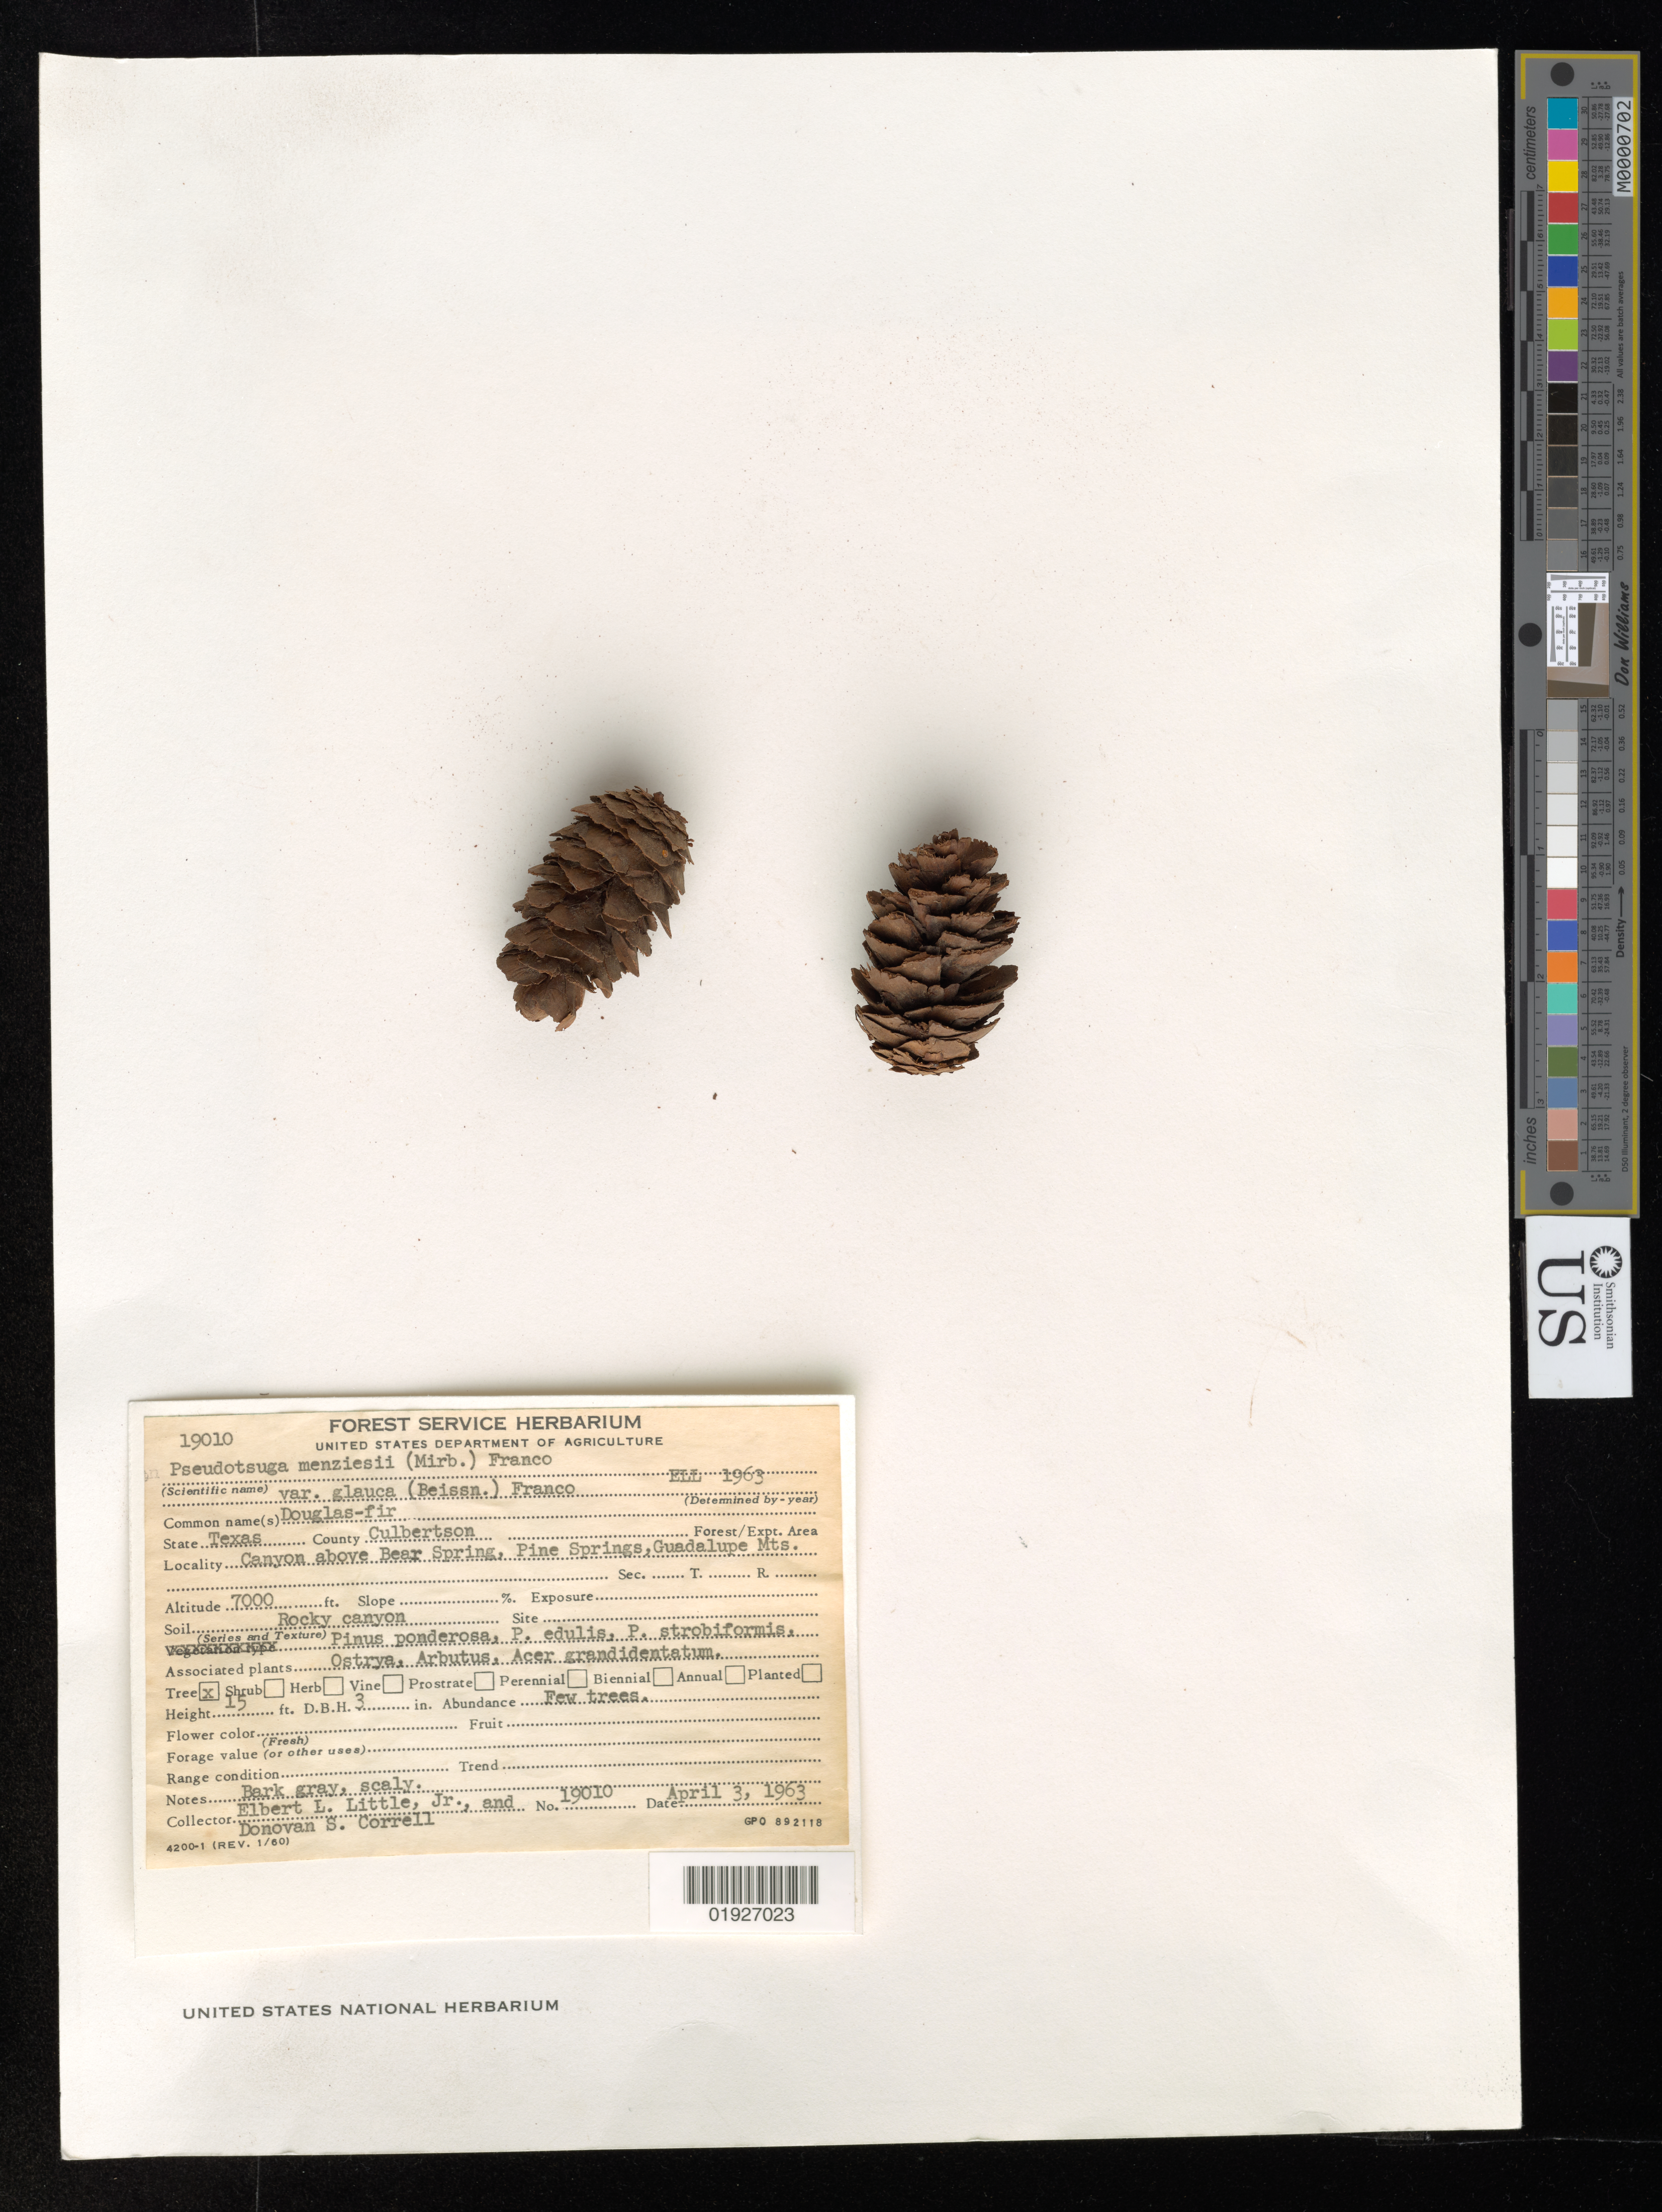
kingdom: Plantae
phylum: Tracheophyta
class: Pinopsida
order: Pinales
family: Pinaceae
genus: Pseudotsuga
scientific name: Pseudotsuga macrocarpa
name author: (Vasey) Mayr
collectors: E. L. Little & D. S. Correll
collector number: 19010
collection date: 1963-04-03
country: United States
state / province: Texas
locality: County Culbertson. Canyon above Bear Spring, Pine Springs, Guadalupe Mts.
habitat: Rocky canyon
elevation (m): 2134